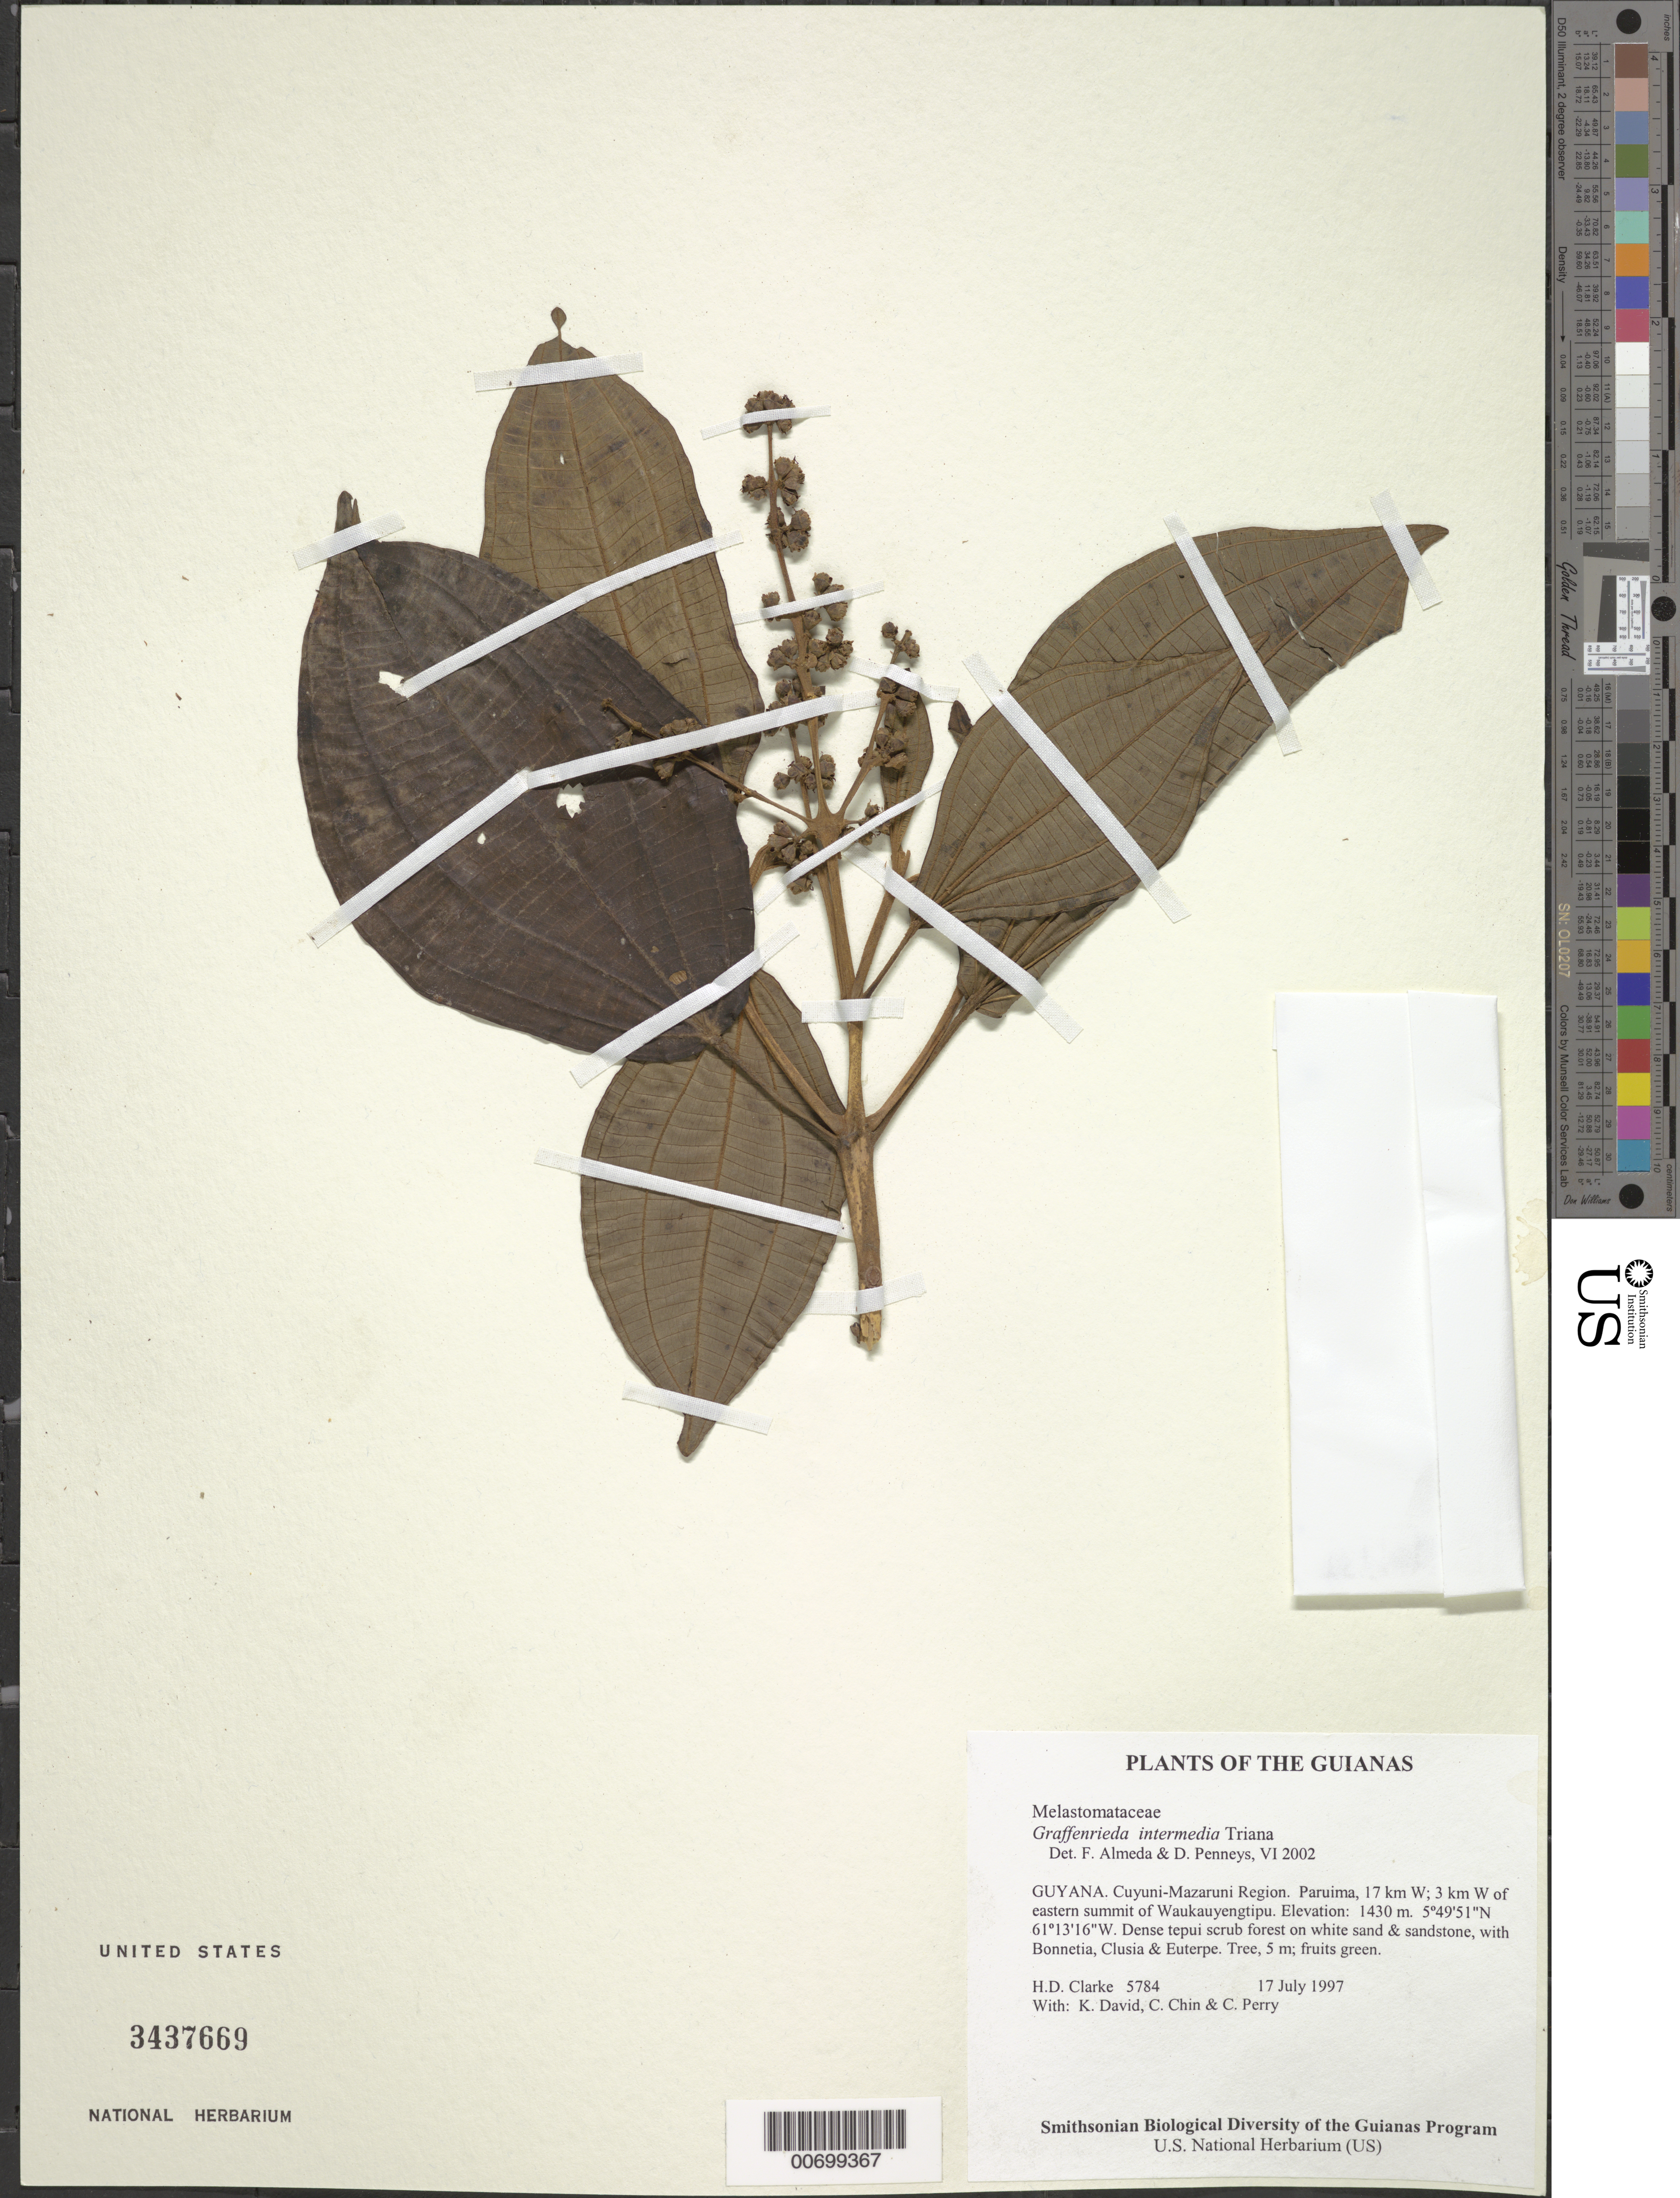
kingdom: Plantae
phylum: Tracheophyta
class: Magnoliopsida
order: Myrtales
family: Melastomataceae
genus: Graffenrieda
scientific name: Graffenrieda intermedia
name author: Triana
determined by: Almeda, F.; Penneys, D. S.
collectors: H. D. Clarke, K. David, C. Chin & C. Perry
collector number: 5784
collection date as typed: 17 July 1997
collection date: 1997-07-17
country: Guyana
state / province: Cuyuni-Mazaruni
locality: Paruima, 17 km W; 3 km W of eastern summit of Waukauyengtipu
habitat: Dense tepui scrub forest on white sand & sandstone, with Bonnetia, Clusia & Euterpe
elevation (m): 1430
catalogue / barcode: US 3437669